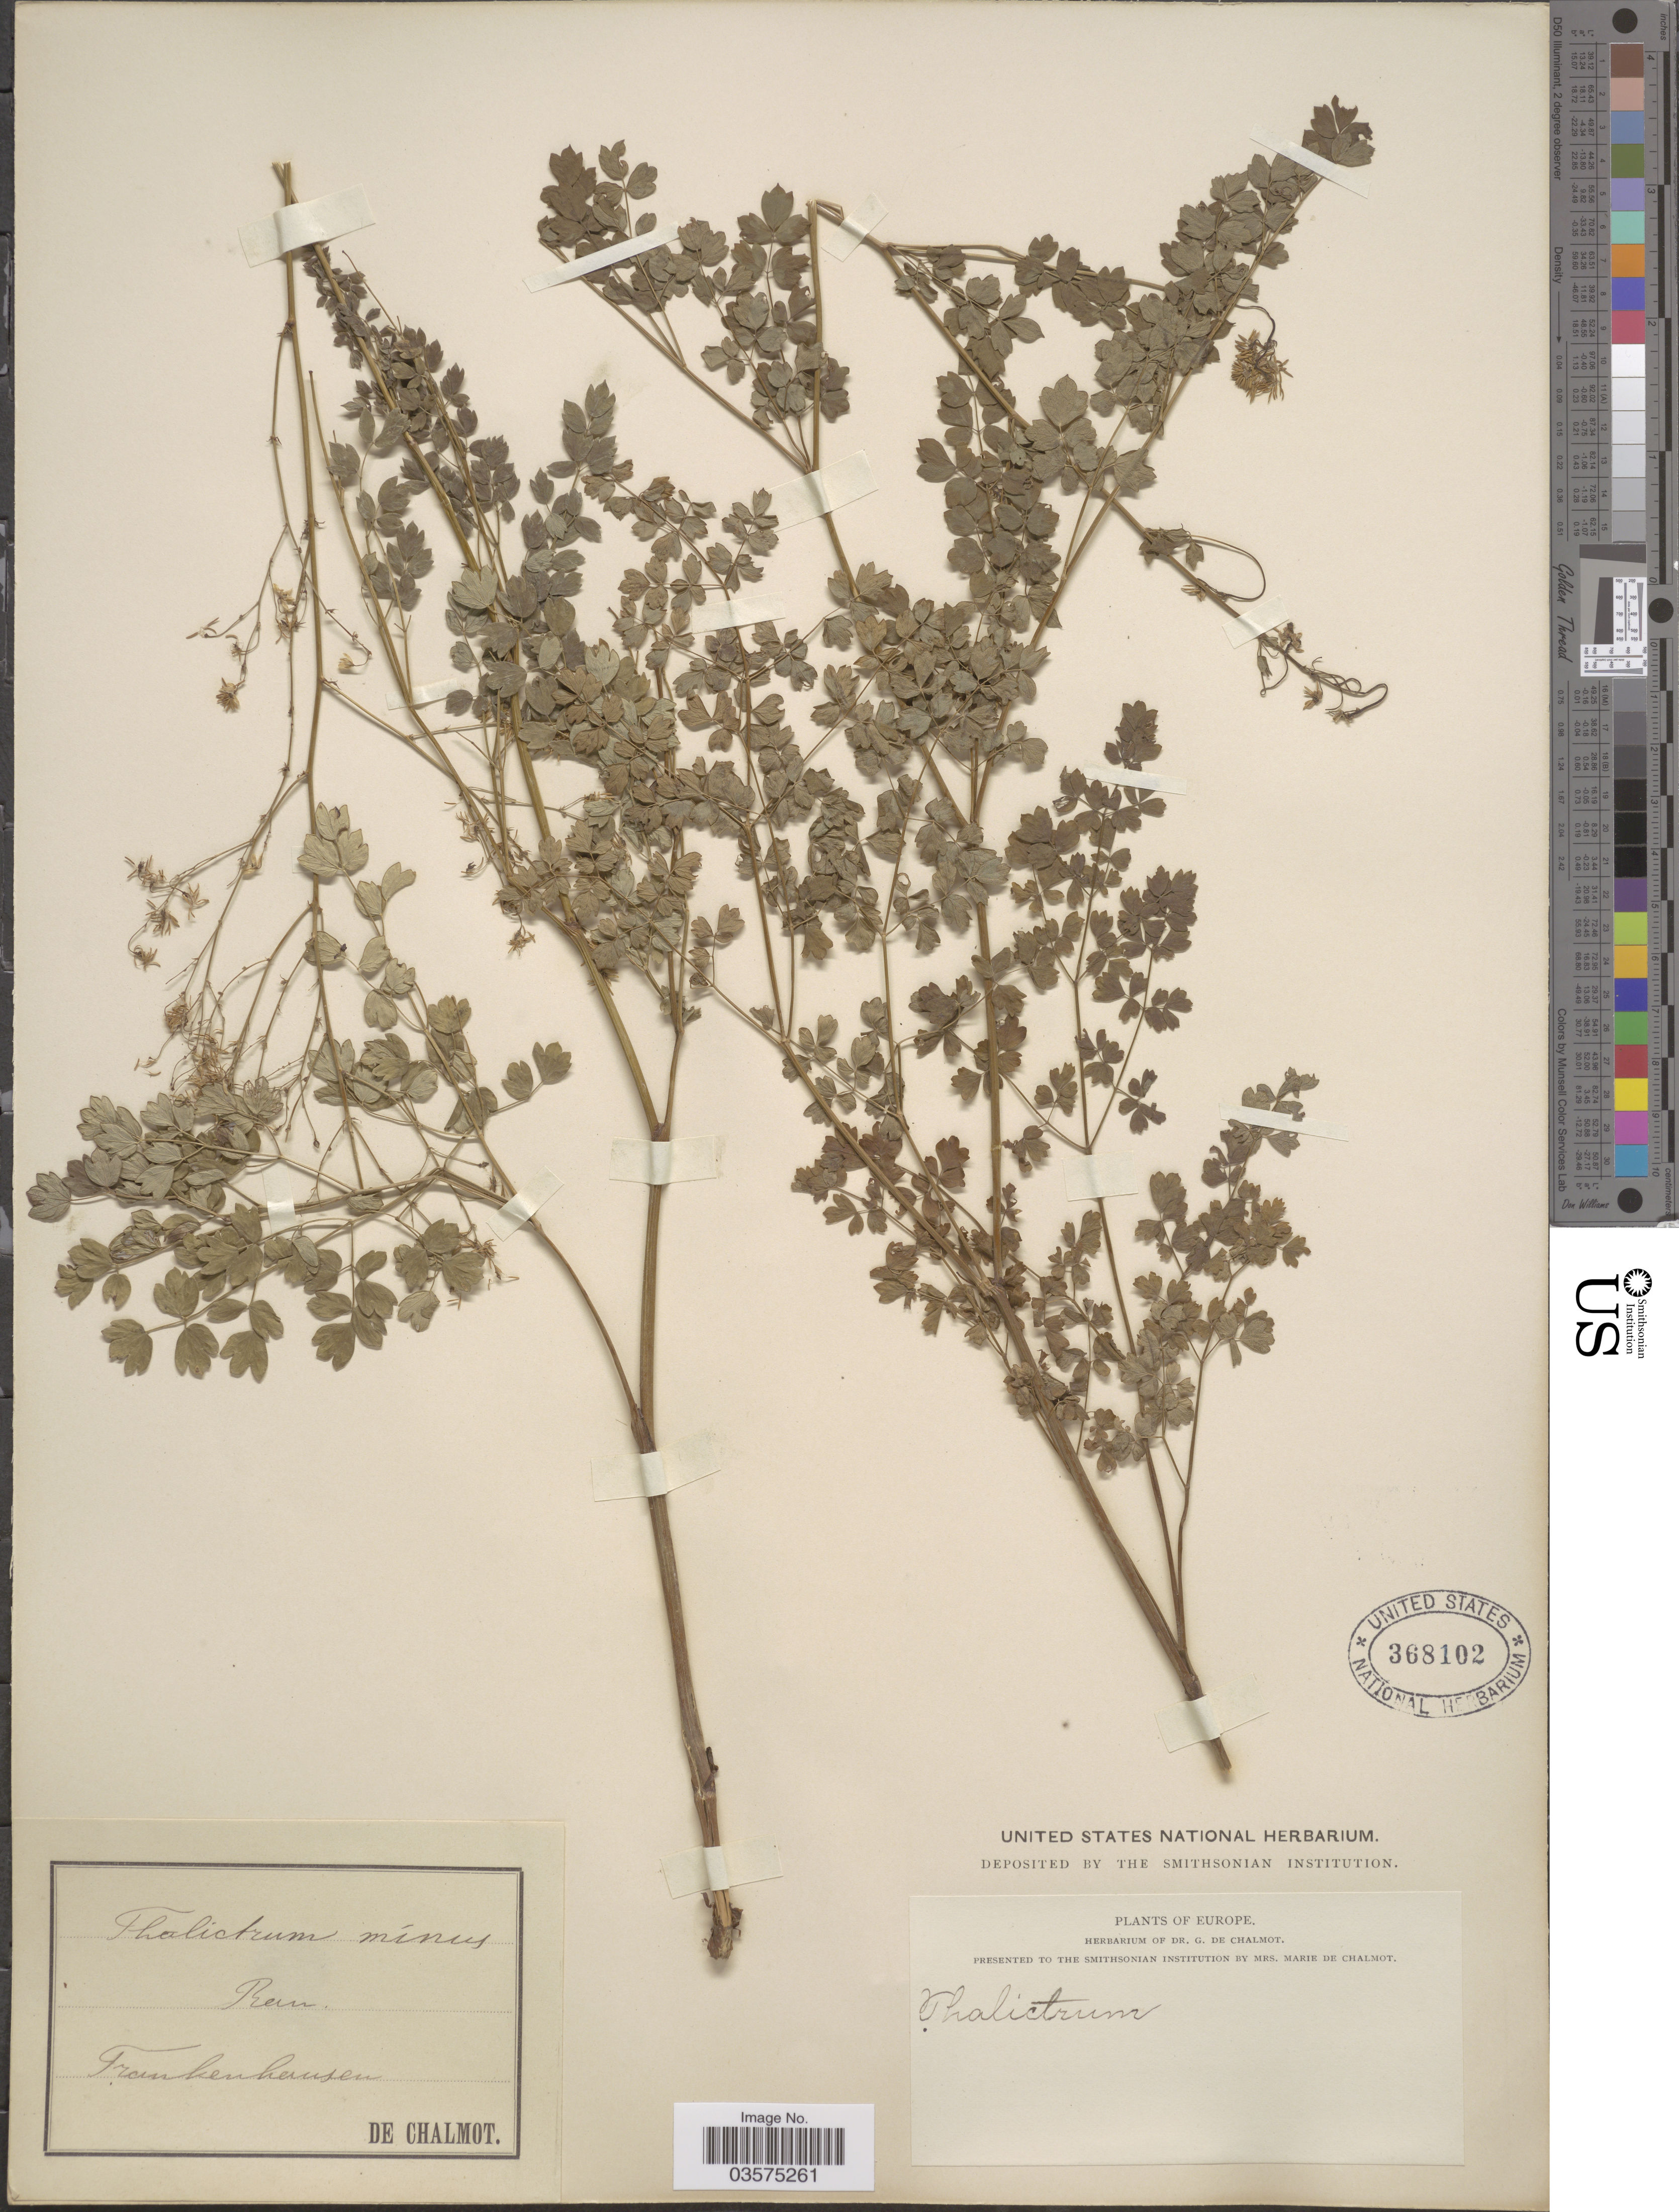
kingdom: Plantae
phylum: Tracheophyta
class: Magnoliopsida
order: Ranunculales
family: Ranunculaceae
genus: Thalictrum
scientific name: Thalictrum minus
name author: L.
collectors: G. de Chalmot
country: Germany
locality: Europe. Frankenhausen.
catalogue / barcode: US 368102